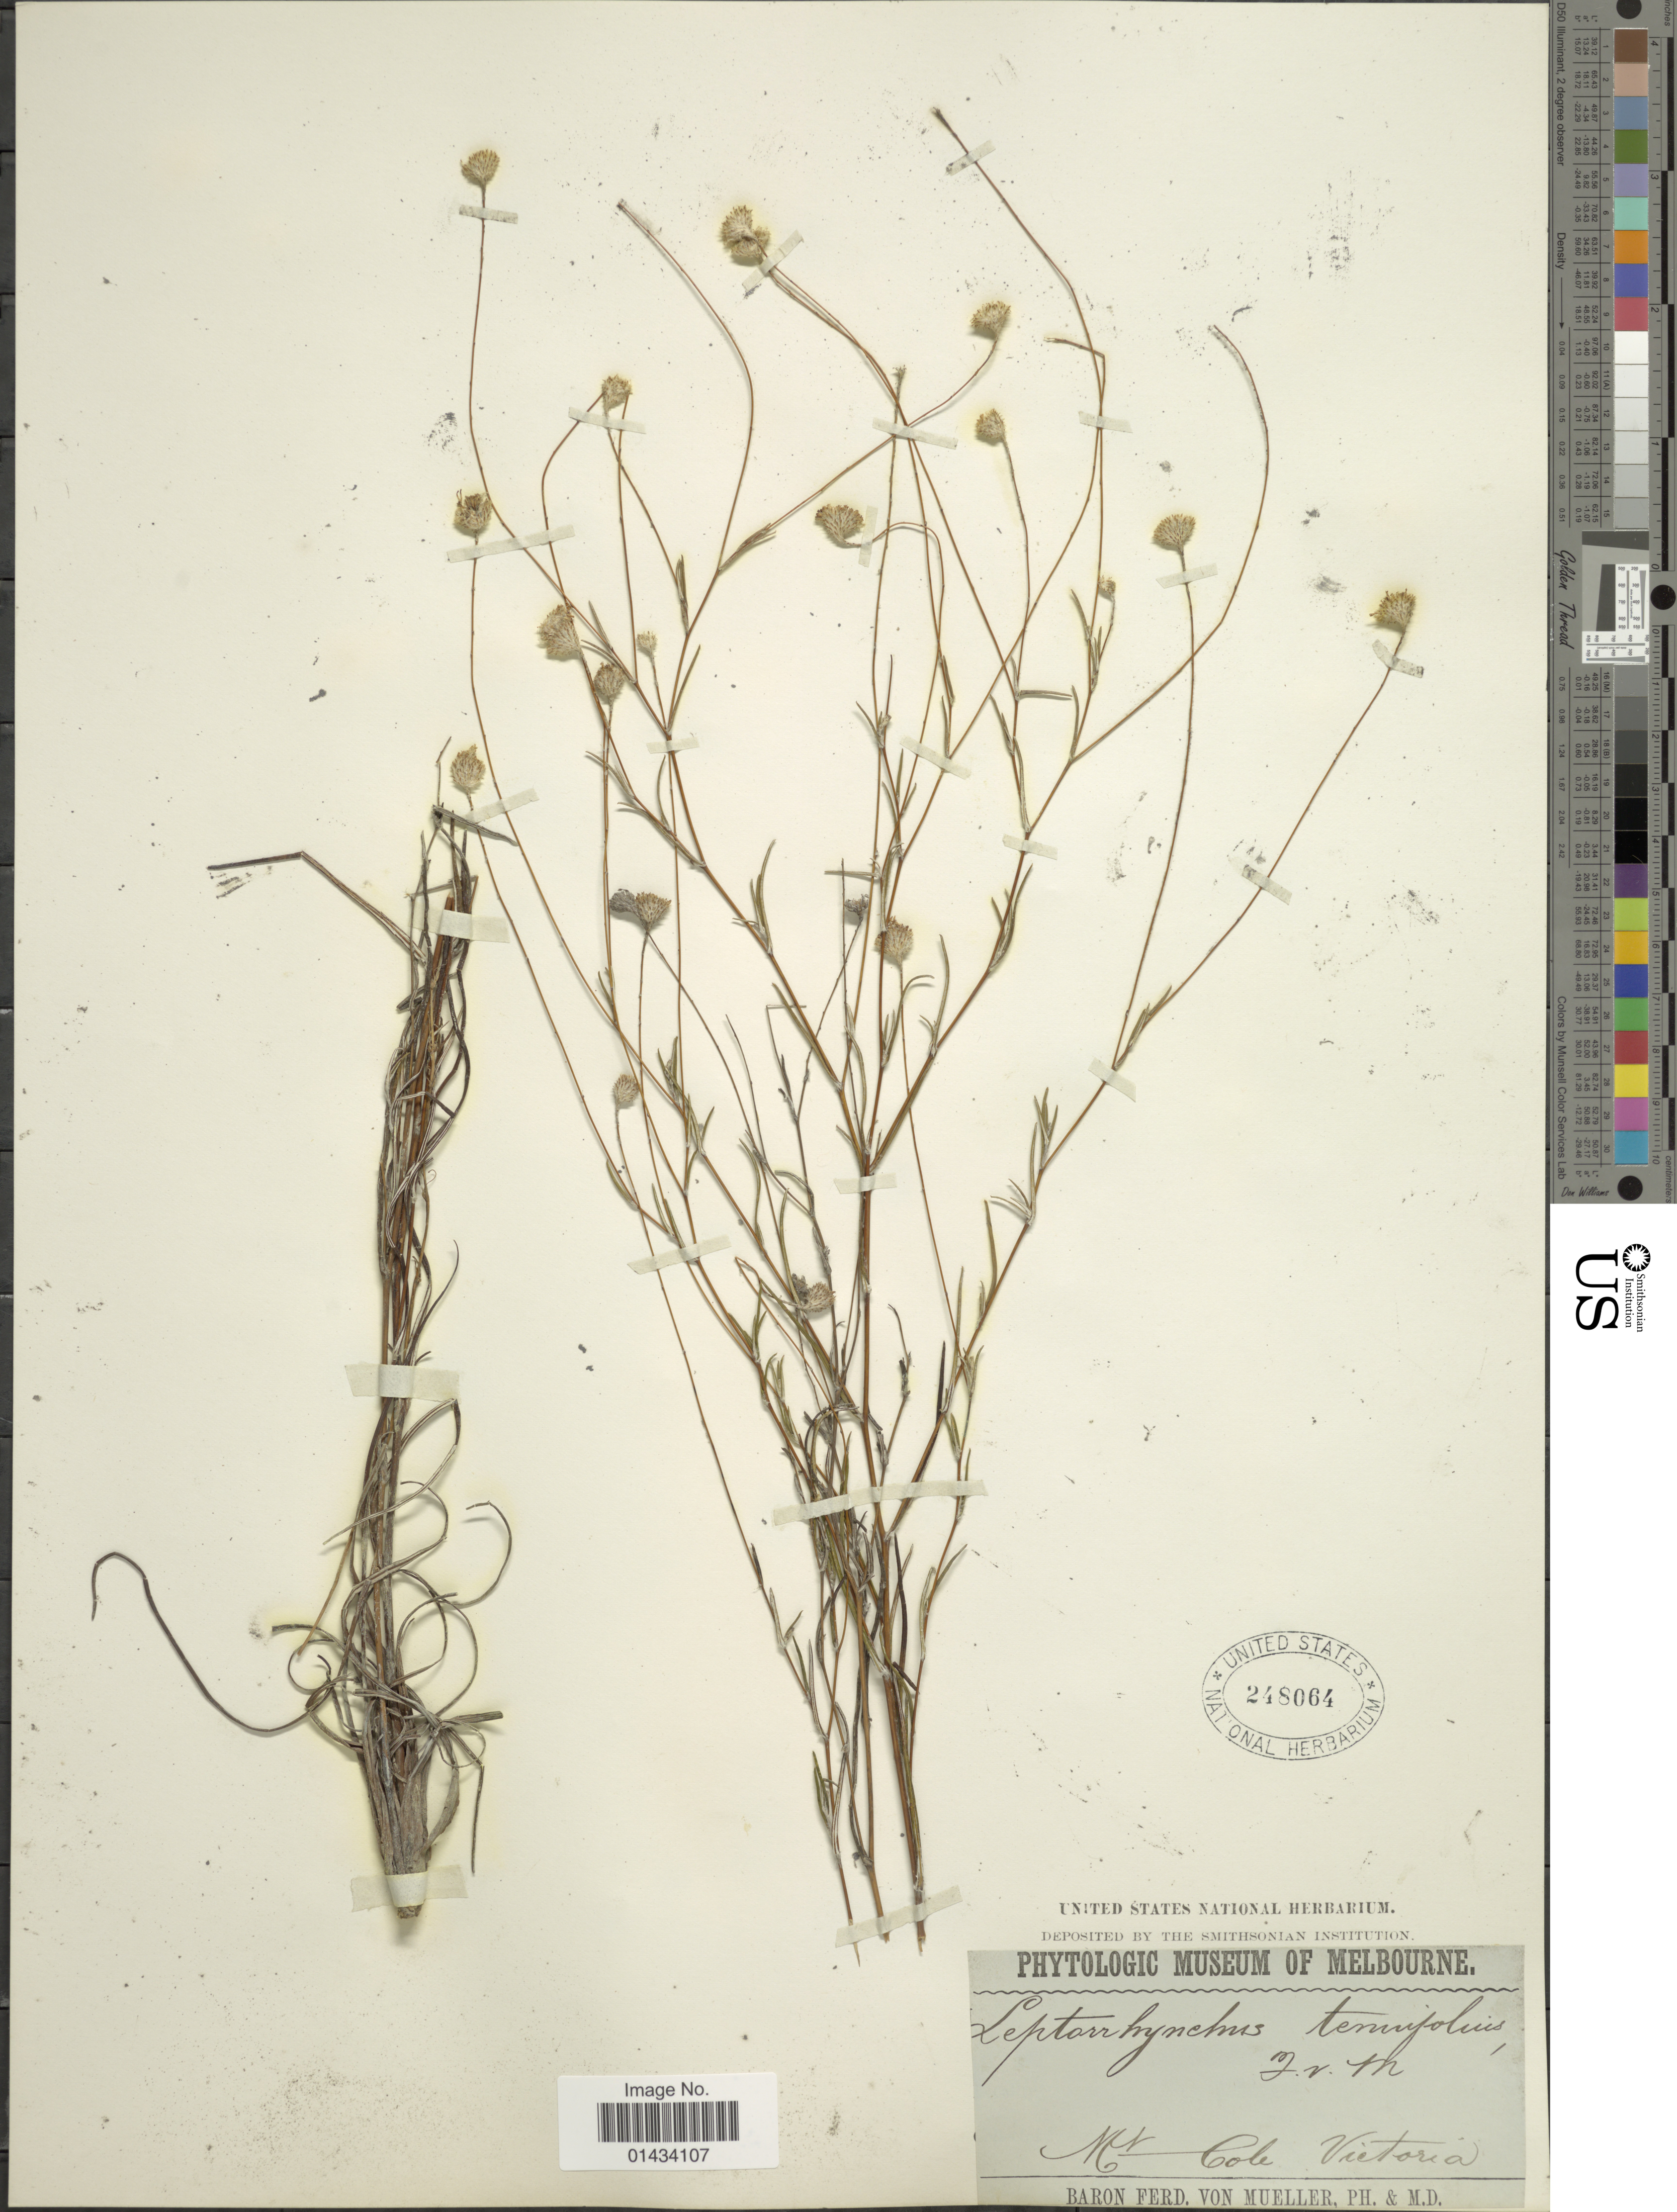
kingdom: Plantae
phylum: Tracheophyta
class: Magnoliopsida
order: Asterales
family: Asteraceae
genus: Leptorhynchos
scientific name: Leptorhynchos tenuifolius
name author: F. Muell.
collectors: F. von Mueller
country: Australia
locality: Mt. Cole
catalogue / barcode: US 248064